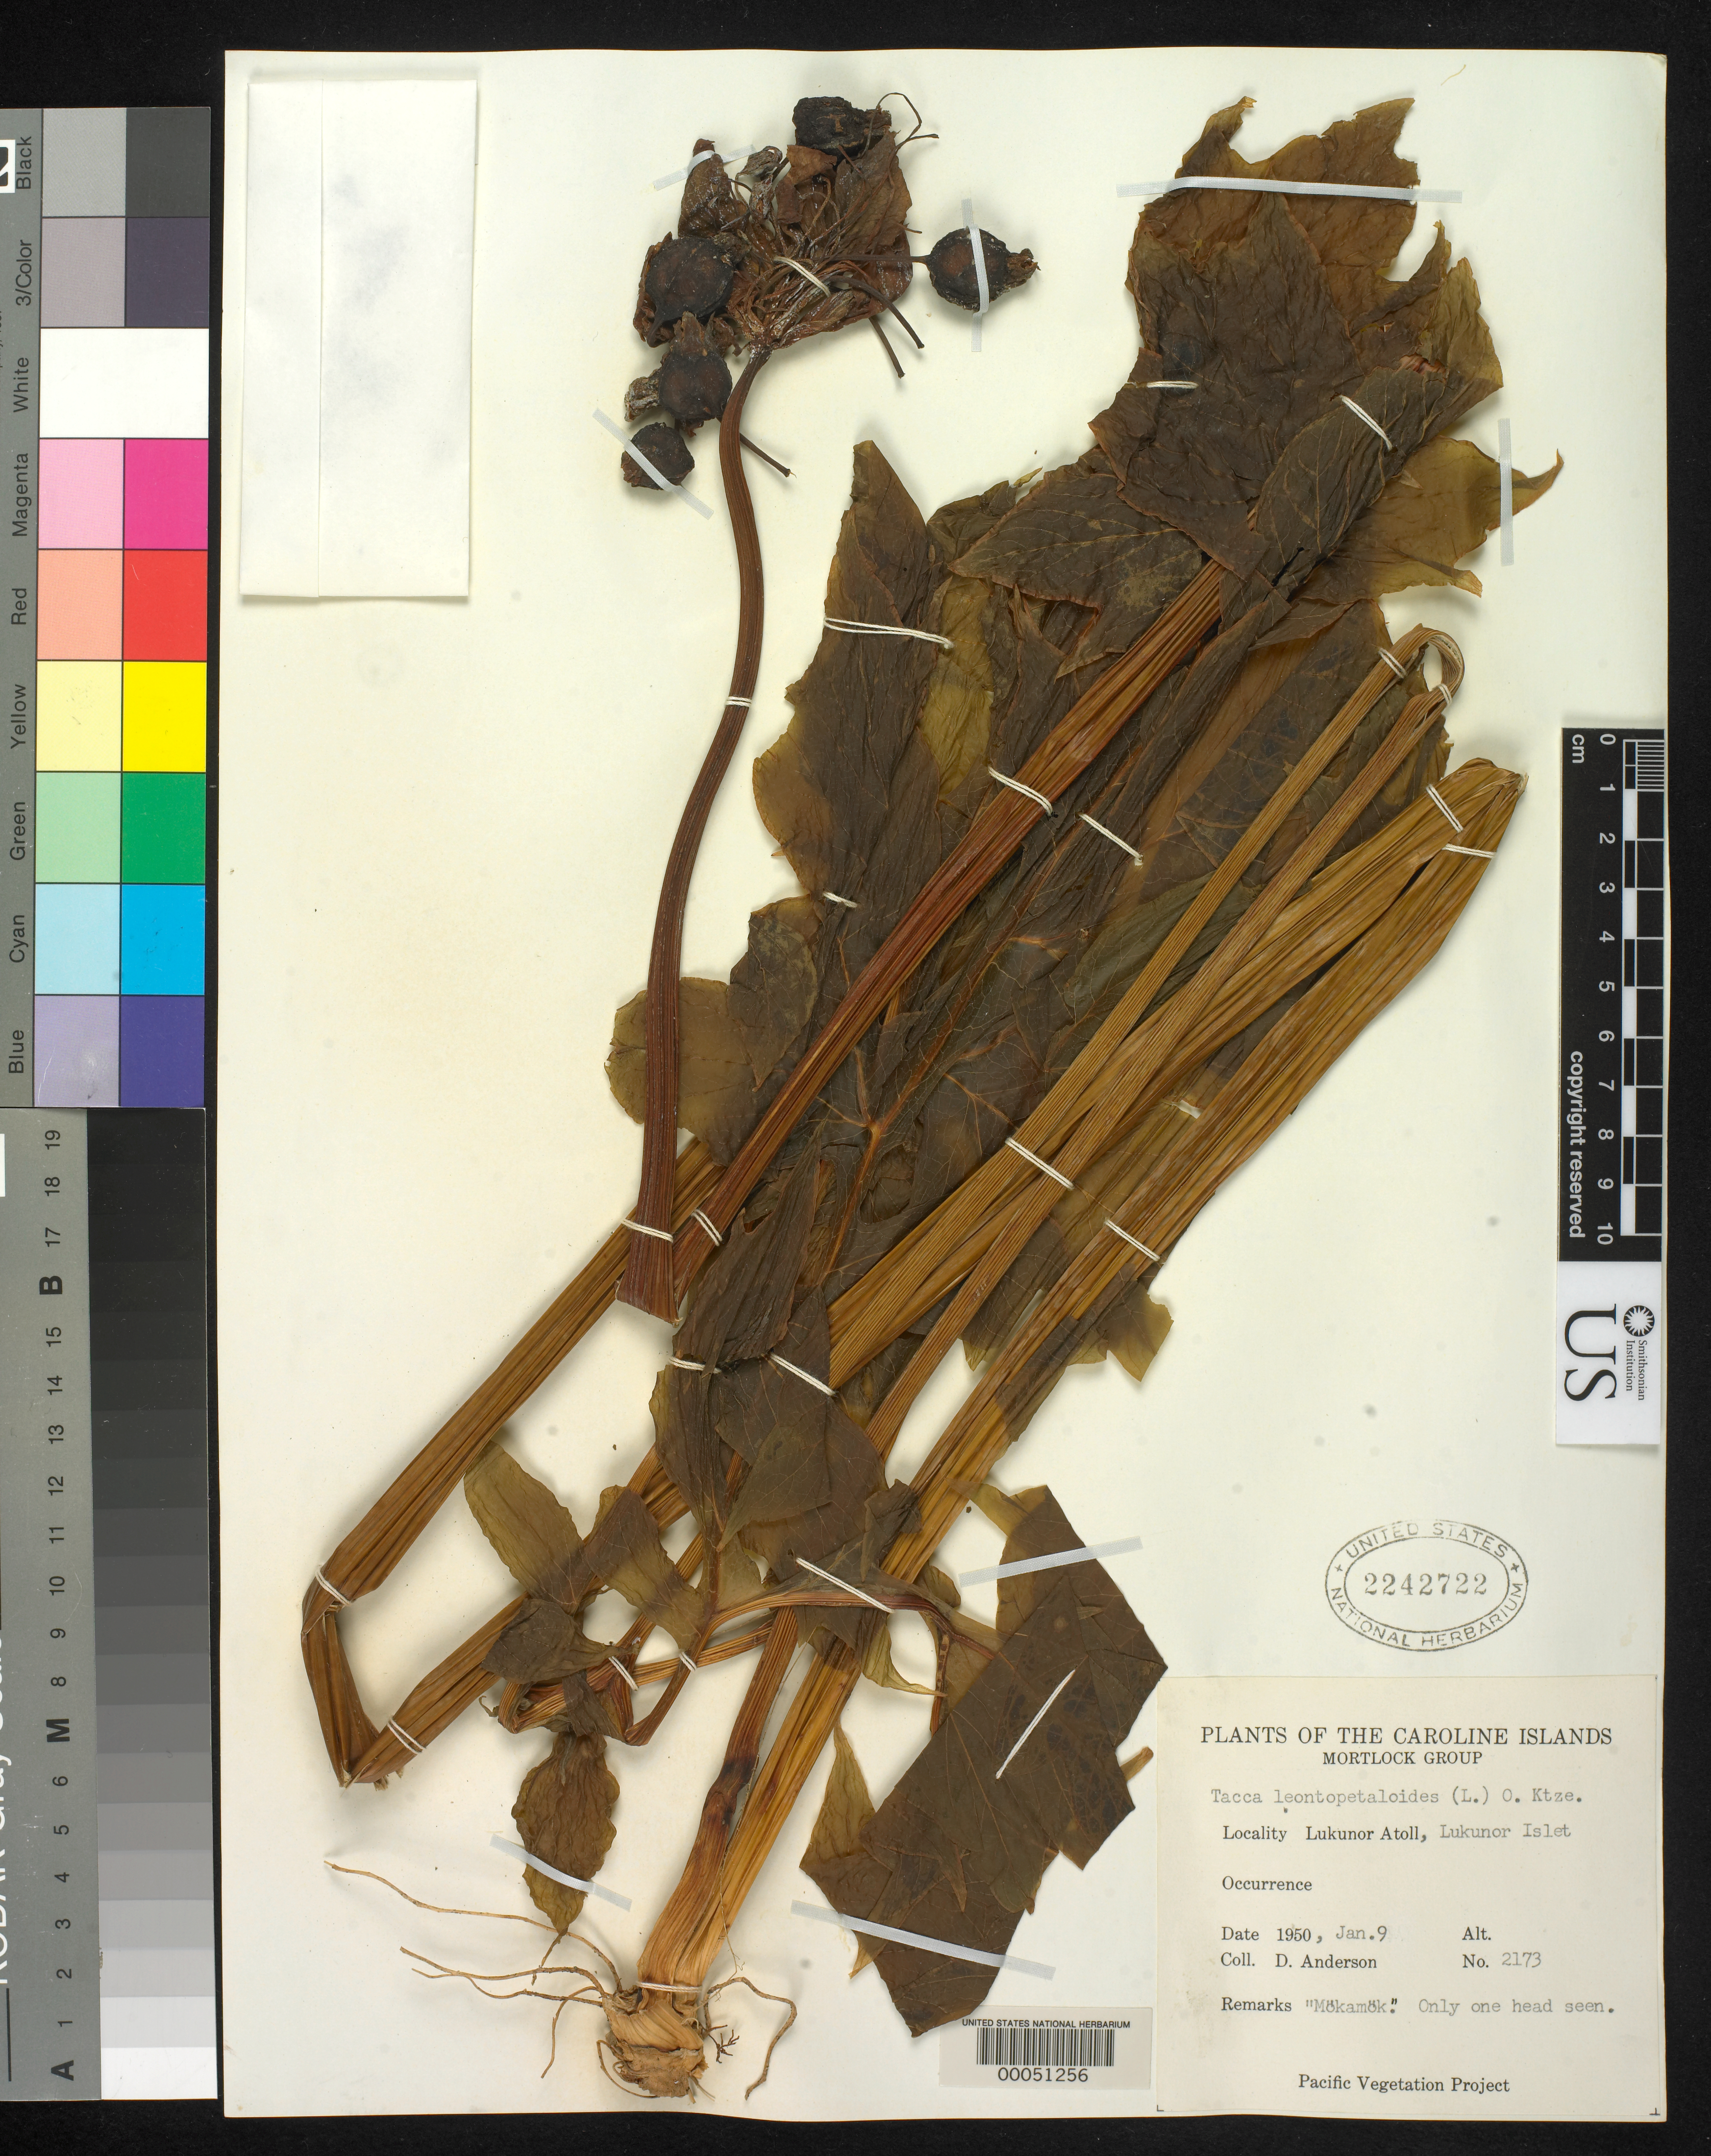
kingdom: Plantae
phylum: Tracheophyta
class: Liliopsida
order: Dioscoreales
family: Dioscoreaceae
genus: Tacca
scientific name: Tacca leontopetaloides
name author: (L.) Kuntze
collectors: D. Anderson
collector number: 2173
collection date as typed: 09 Jan 1950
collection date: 1950-01-09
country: Micronesia, Federated States of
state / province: Truk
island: Lukunor Atoll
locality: Lukunor Islet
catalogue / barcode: US 2242722